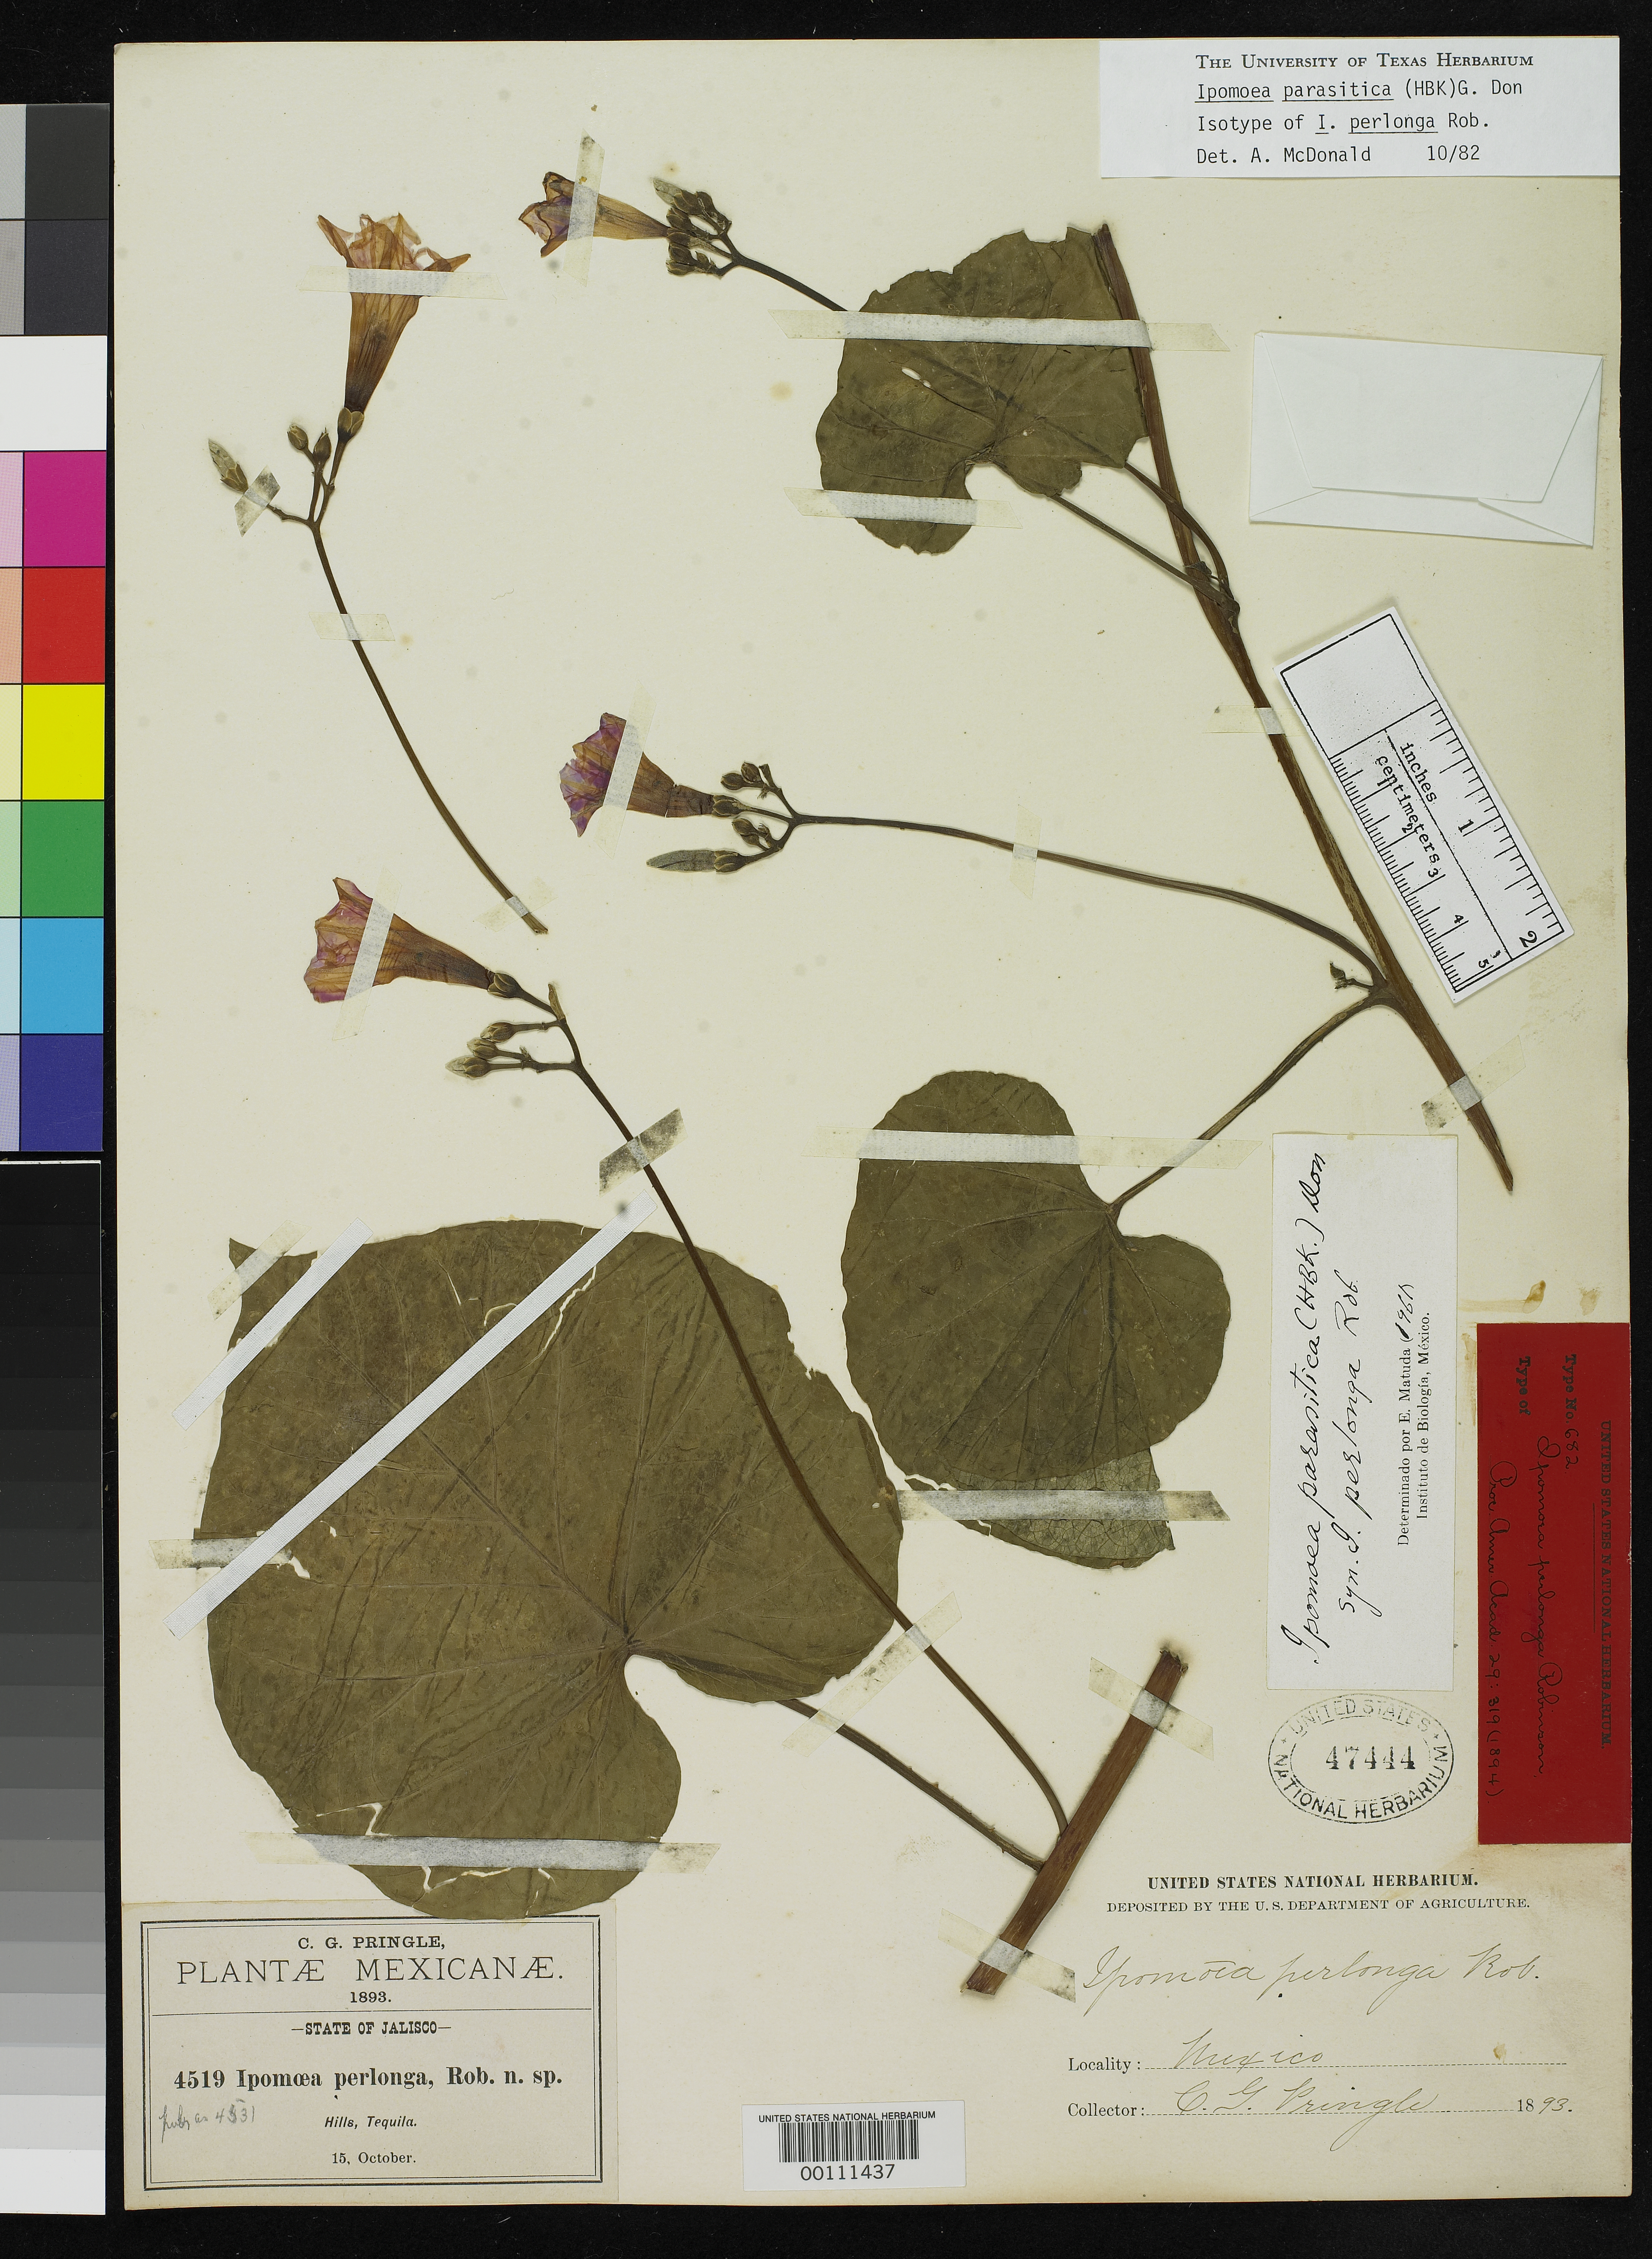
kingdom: Plantae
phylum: Tracheophyta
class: Magnoliopsida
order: Solanales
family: Convolvulaceae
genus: Ipomoea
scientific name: Ipomoea perlonga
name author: B.L. Rob.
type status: Isotype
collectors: C. G. Pringle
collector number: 4531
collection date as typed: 15 Oct 1893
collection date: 1893-10-15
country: Mexico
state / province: Jalisco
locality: Tequila.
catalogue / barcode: US 47444